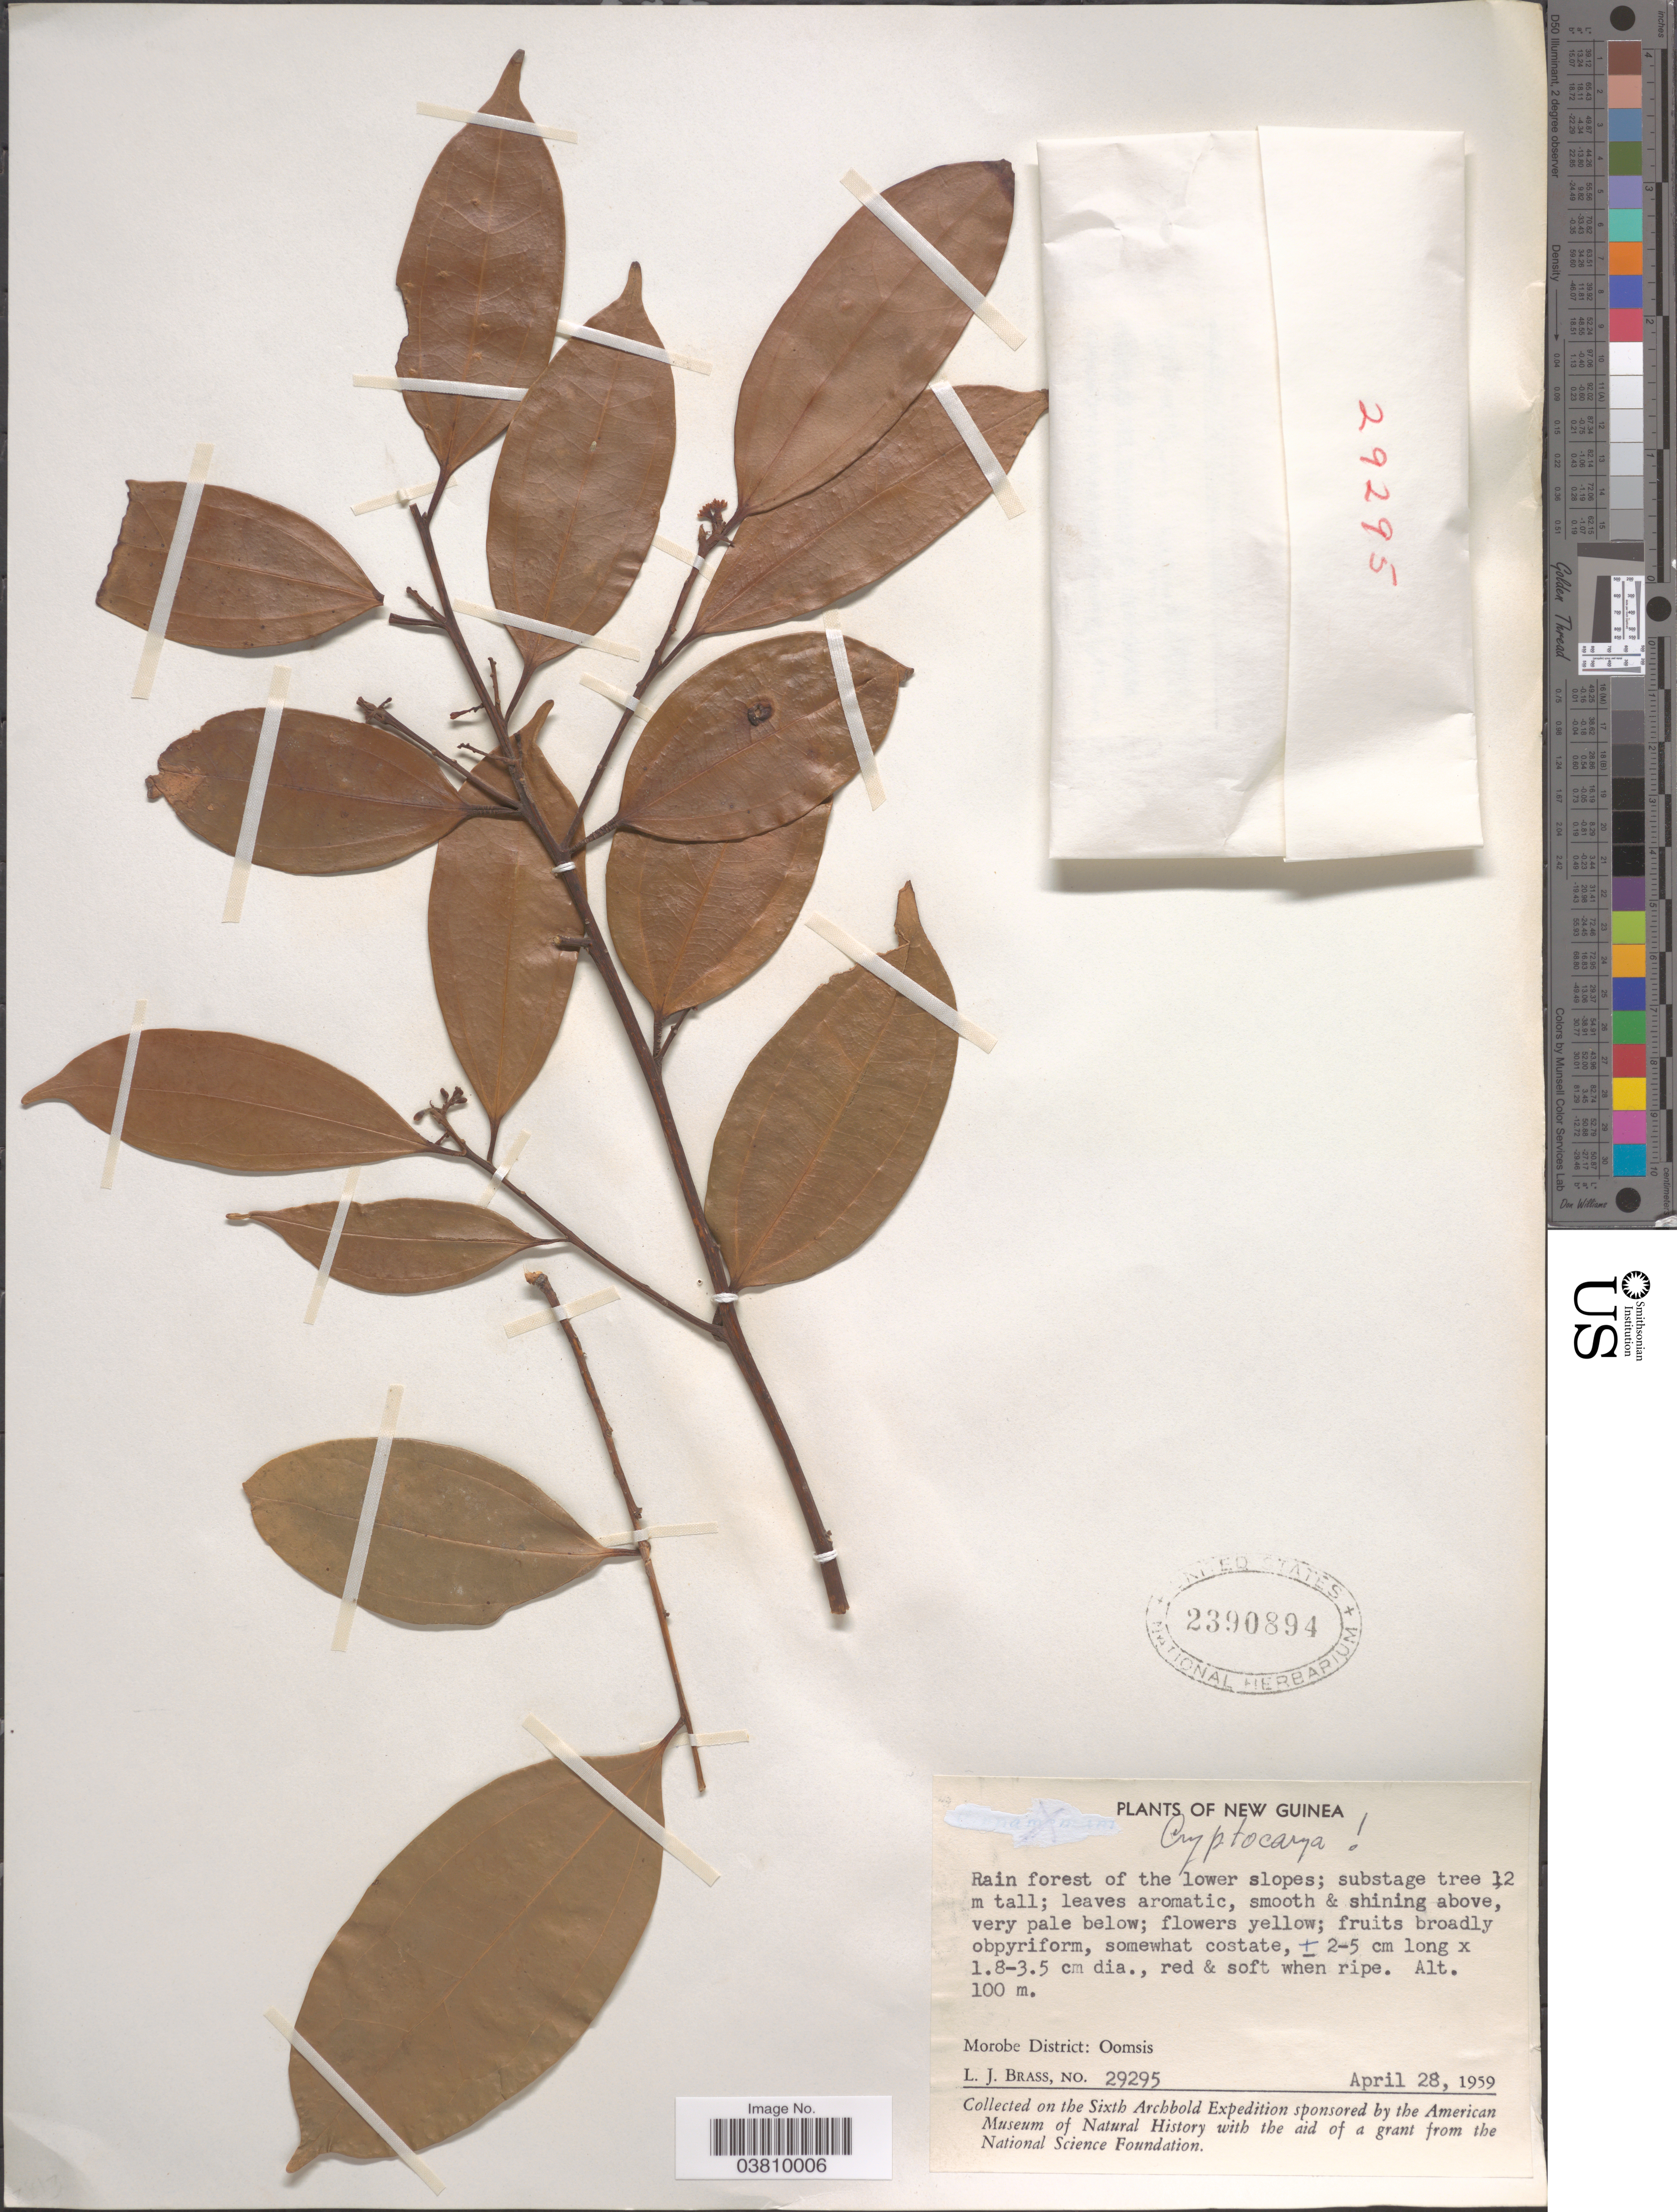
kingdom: Plantae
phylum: Tracheophyta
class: Magnoliopsida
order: Laurales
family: Lauraceae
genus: Cryptocarya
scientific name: Cryptocarya sp.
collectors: L. J. Brass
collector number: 29295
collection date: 1959-04-28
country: Papua New Guinea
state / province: Morobe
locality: Morobe District: Oomsis.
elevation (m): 100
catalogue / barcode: US 2390894